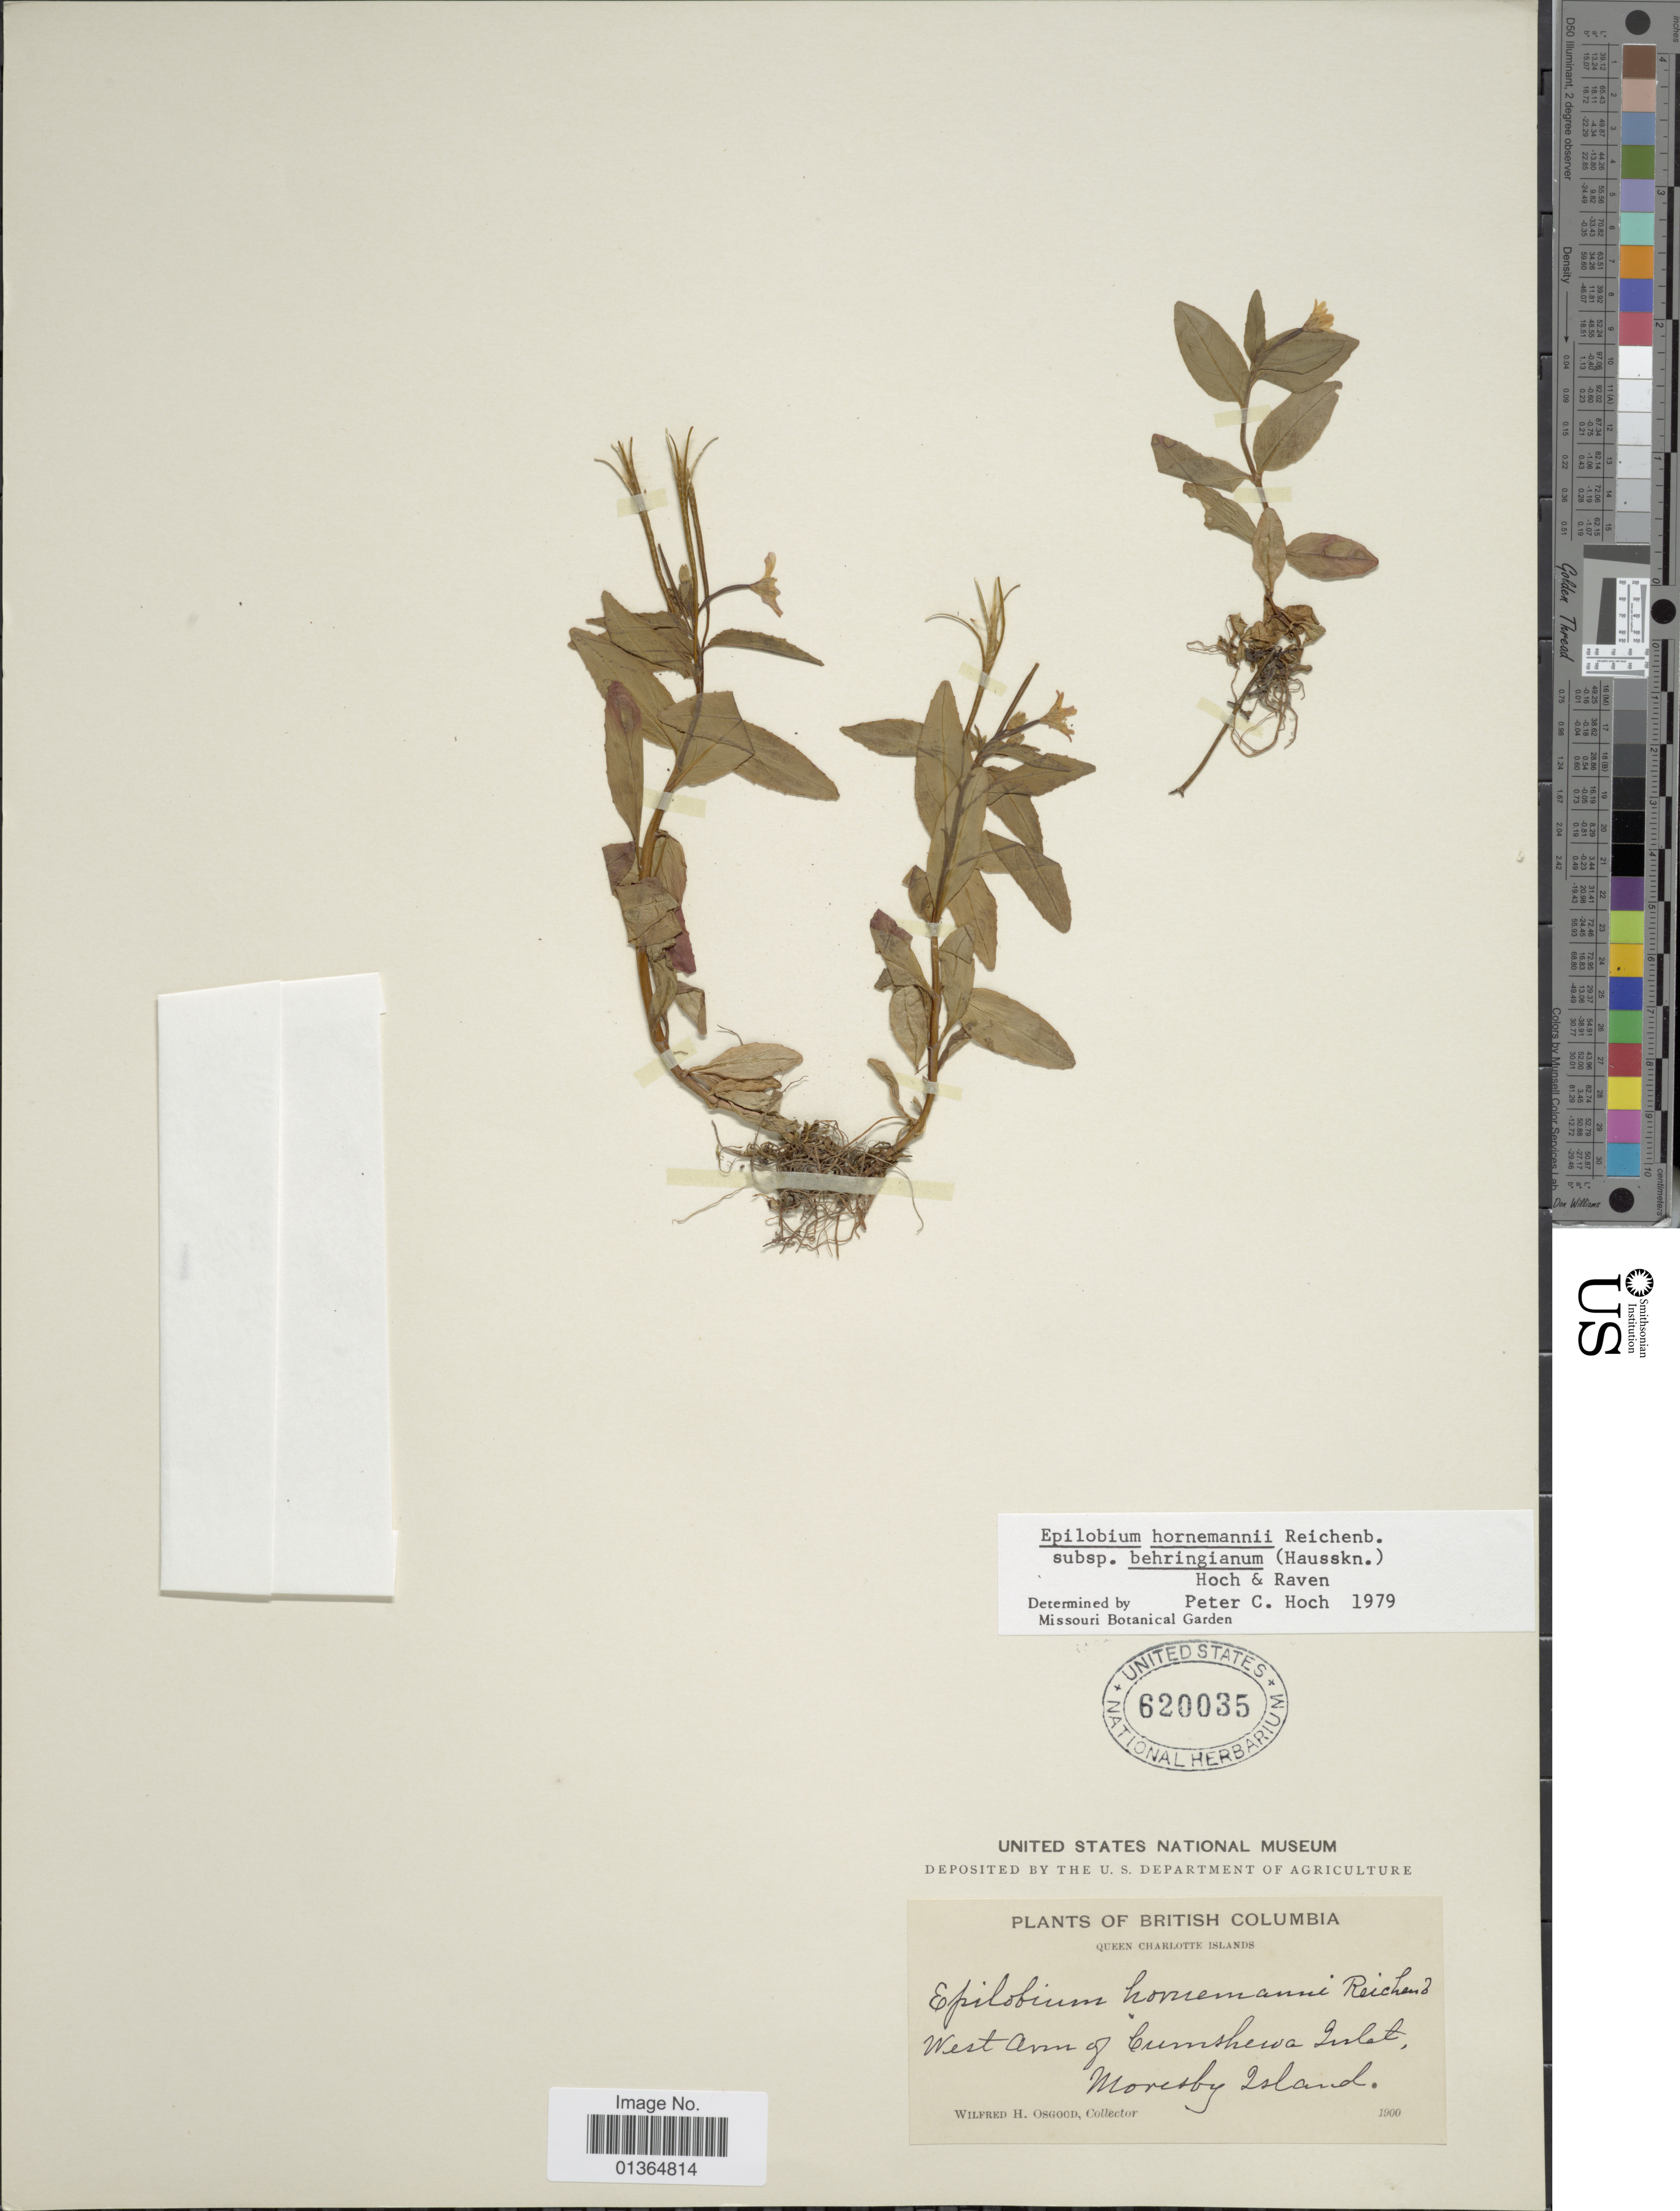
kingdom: Plantae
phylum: Tracheophyta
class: Magnoliopsida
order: Myrtales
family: Onagraceae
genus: Epilobium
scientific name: Epilobium hornemannii subsp. behringianum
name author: (Hausskn.) Hoch & P.H. Raven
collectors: W. Osgood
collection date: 1900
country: Canada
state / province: British Columbia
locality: Queen Charlotte Islands. West Arm of Cumshewa Inlet, Moresby Island.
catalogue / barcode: US 620035